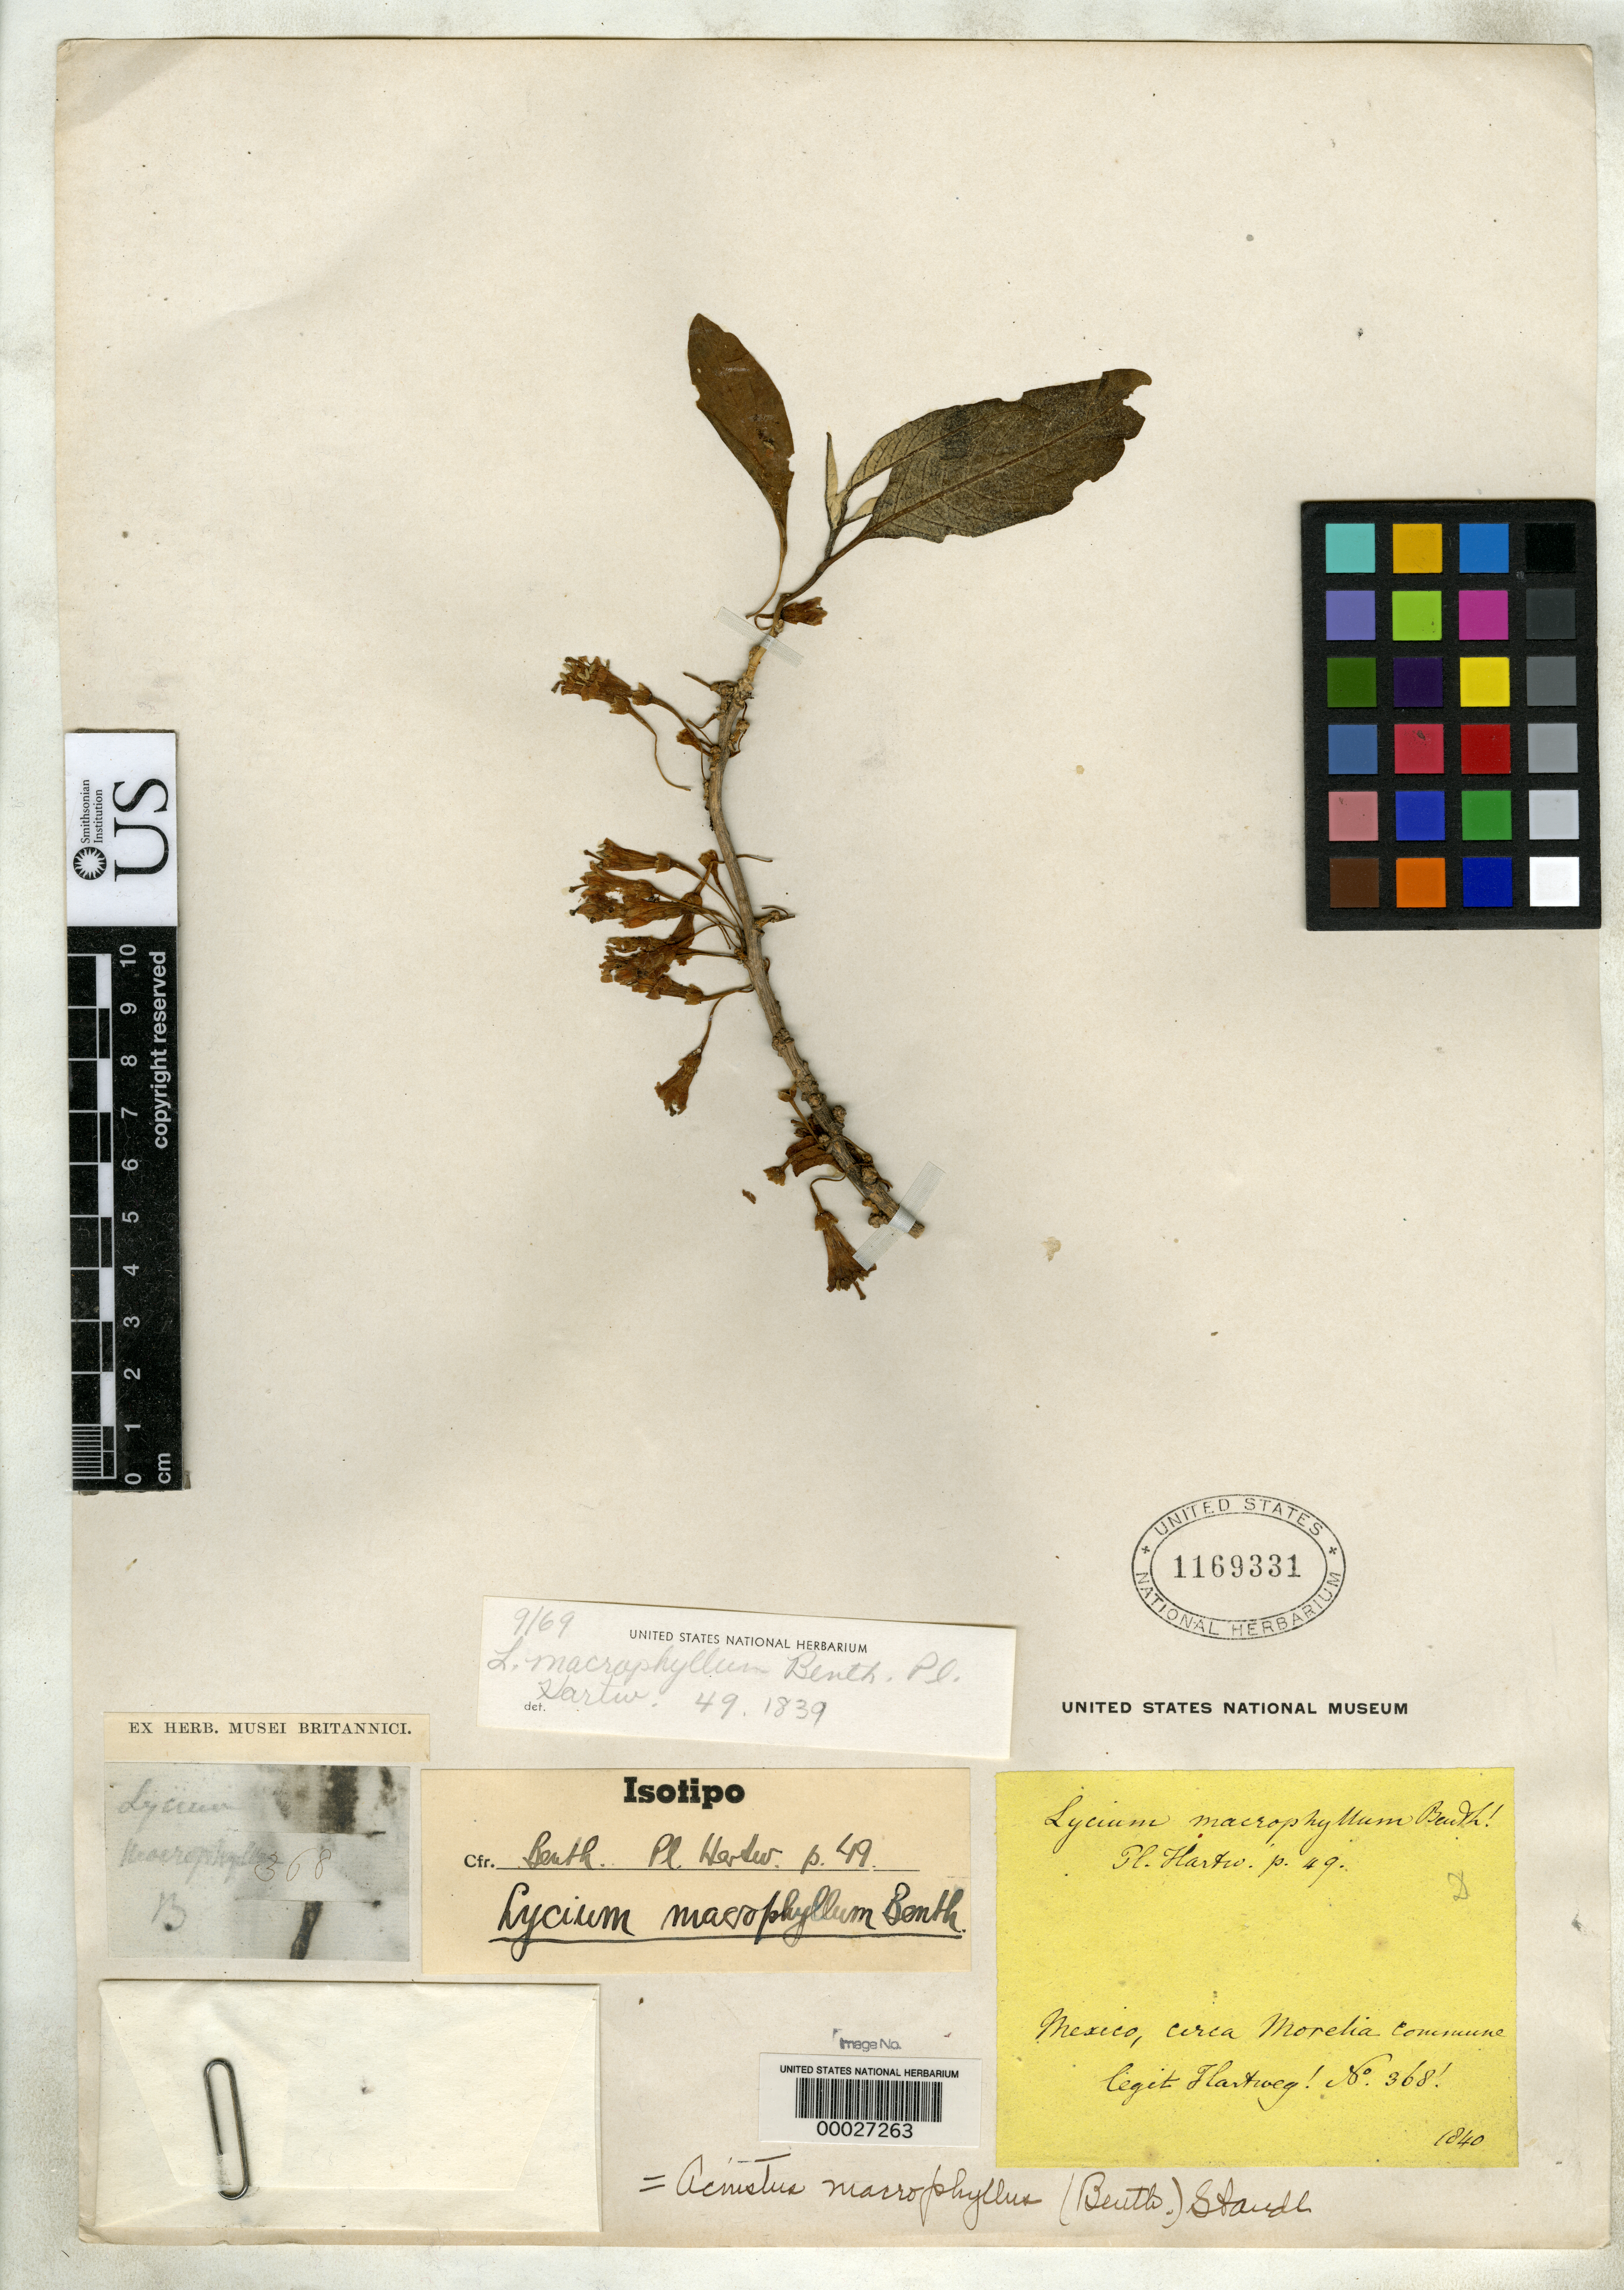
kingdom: Plantae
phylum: Tracheophyta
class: Magnoliopsida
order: Solanales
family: Solanaceae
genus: Lycium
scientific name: Lycium macrophyllum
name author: Benth.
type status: Isotype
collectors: K. Hartweg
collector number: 368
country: Mexico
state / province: Michoacán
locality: Morelia.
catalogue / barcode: US 1169331